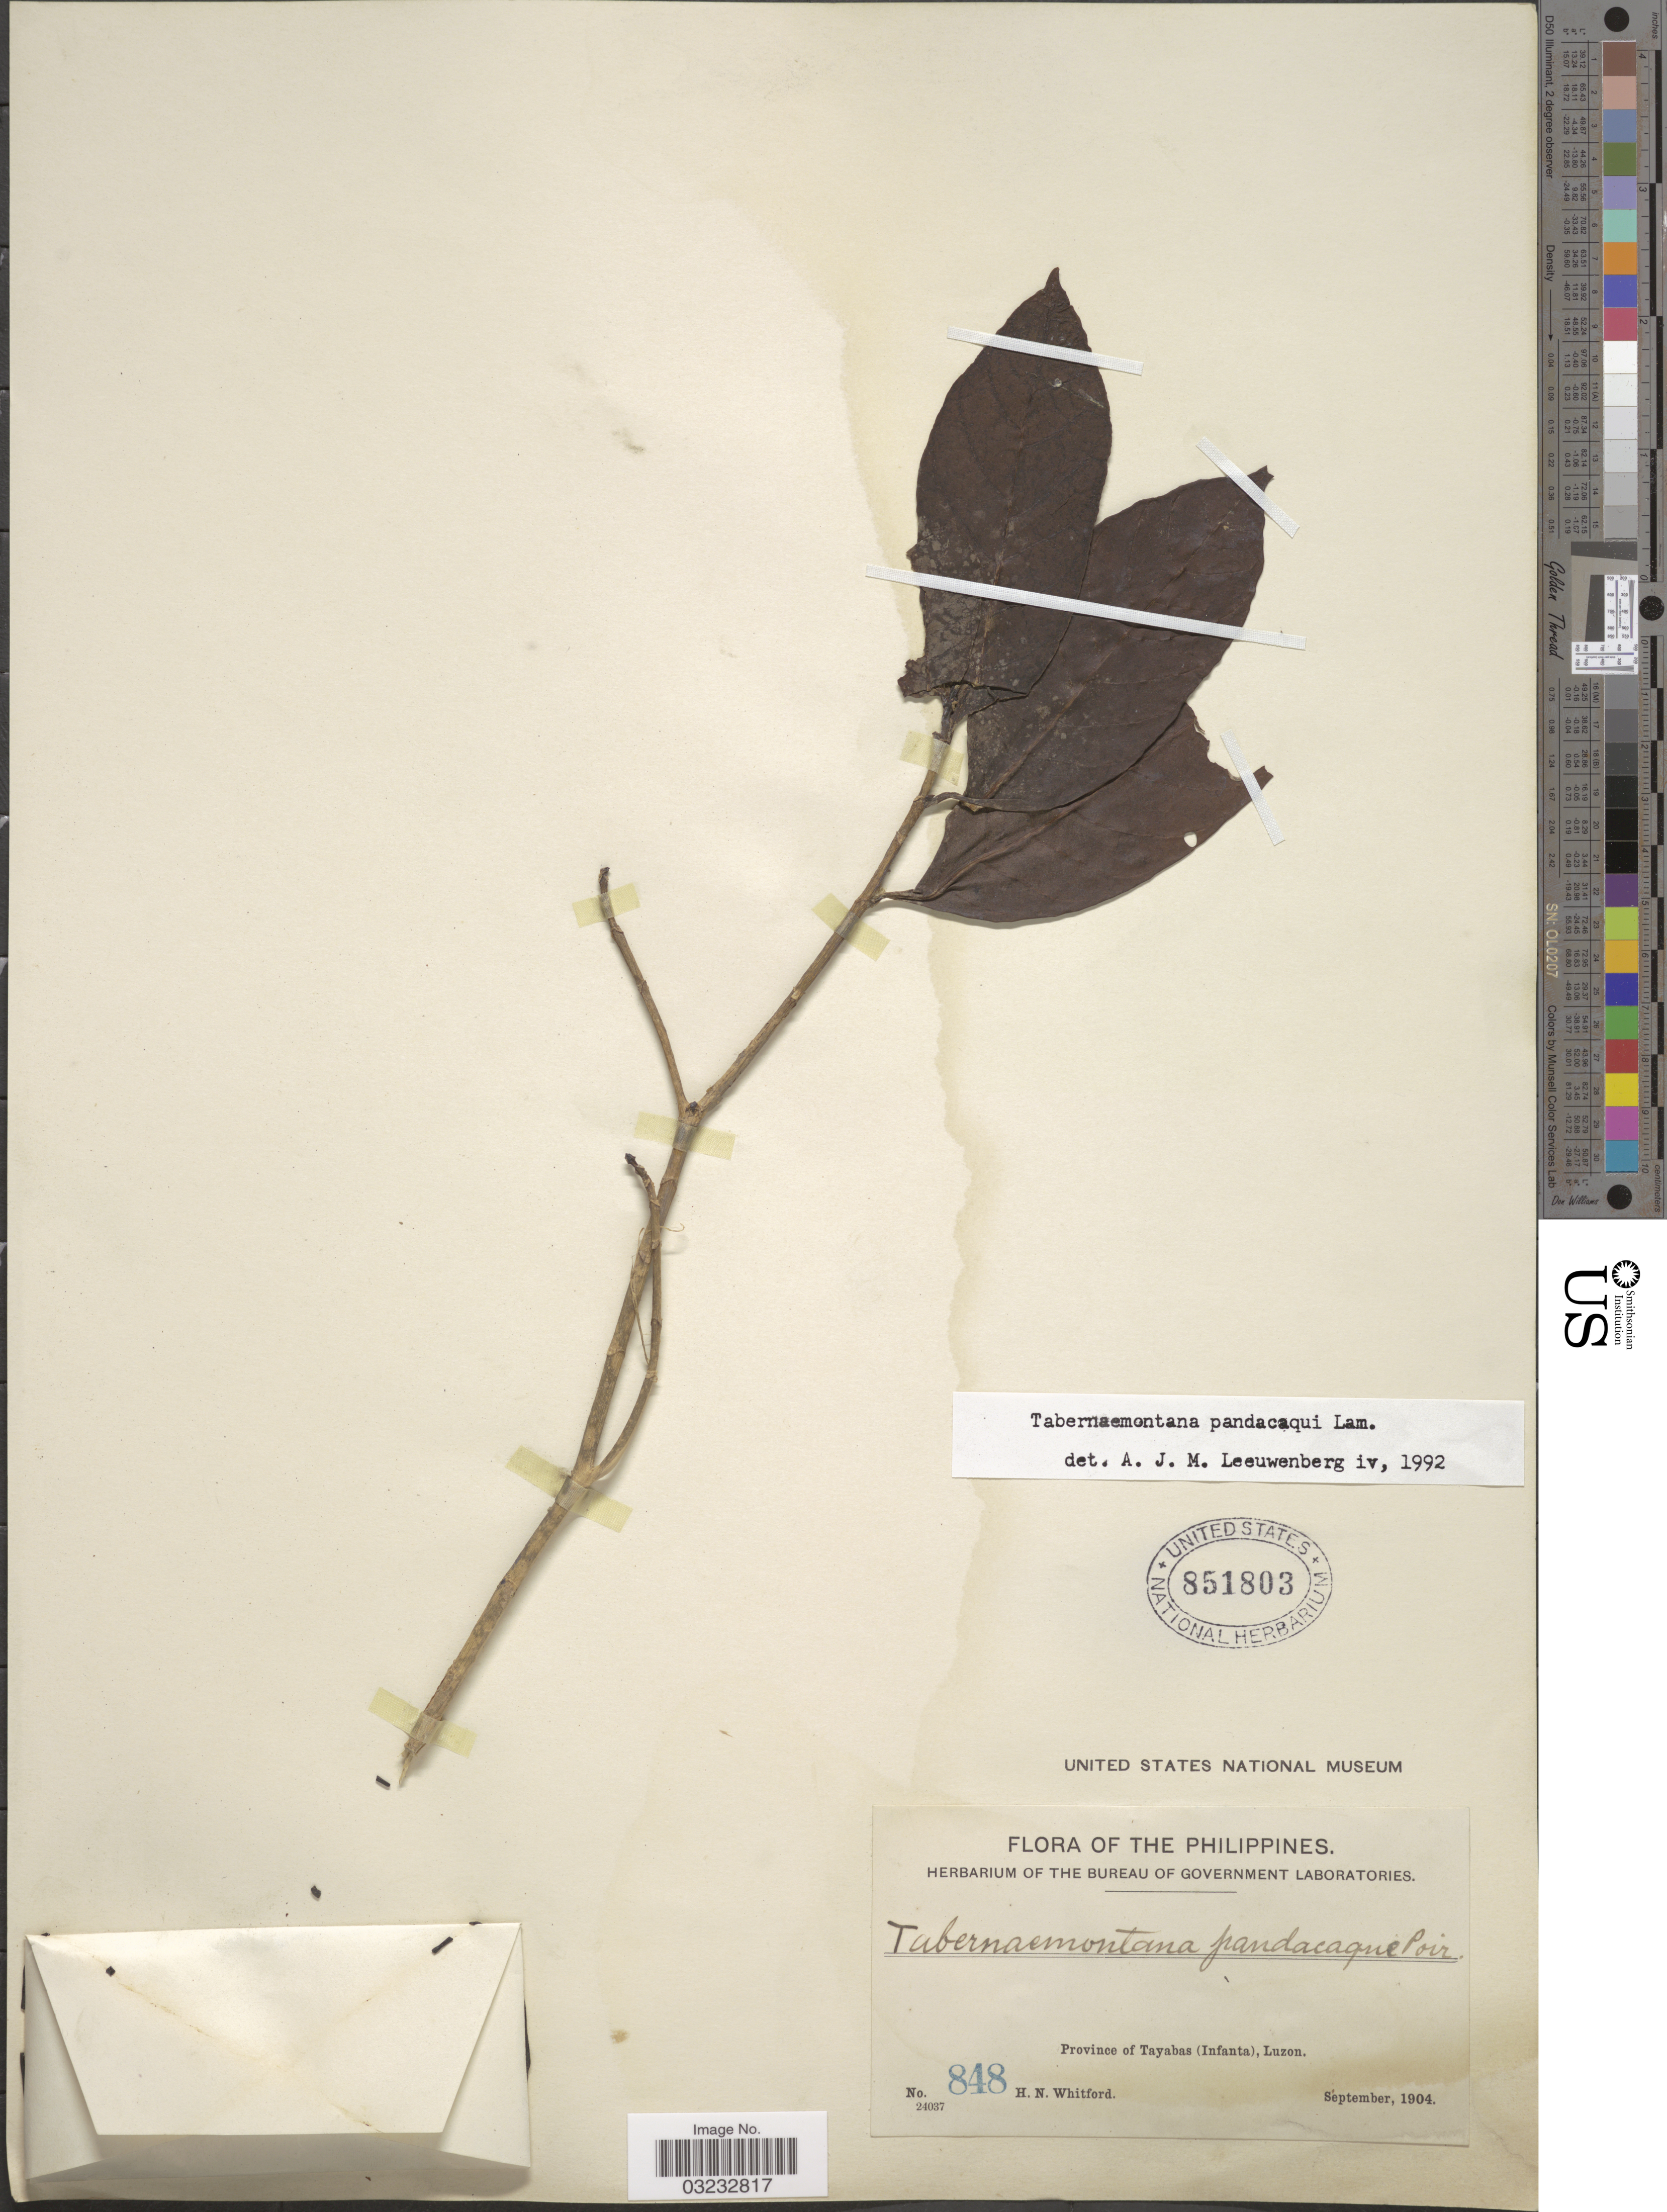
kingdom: Plantae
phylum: Tracheophyta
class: Magnoliopsida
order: Gentianales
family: Apocynaceae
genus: Tabernaemontana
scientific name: Tabernaemontana pandacaqui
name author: Poir.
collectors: H. N. Whitford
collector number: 848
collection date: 1904-09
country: Philippines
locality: Province of Tayabas (Infanta), Luzon.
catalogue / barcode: US 851803